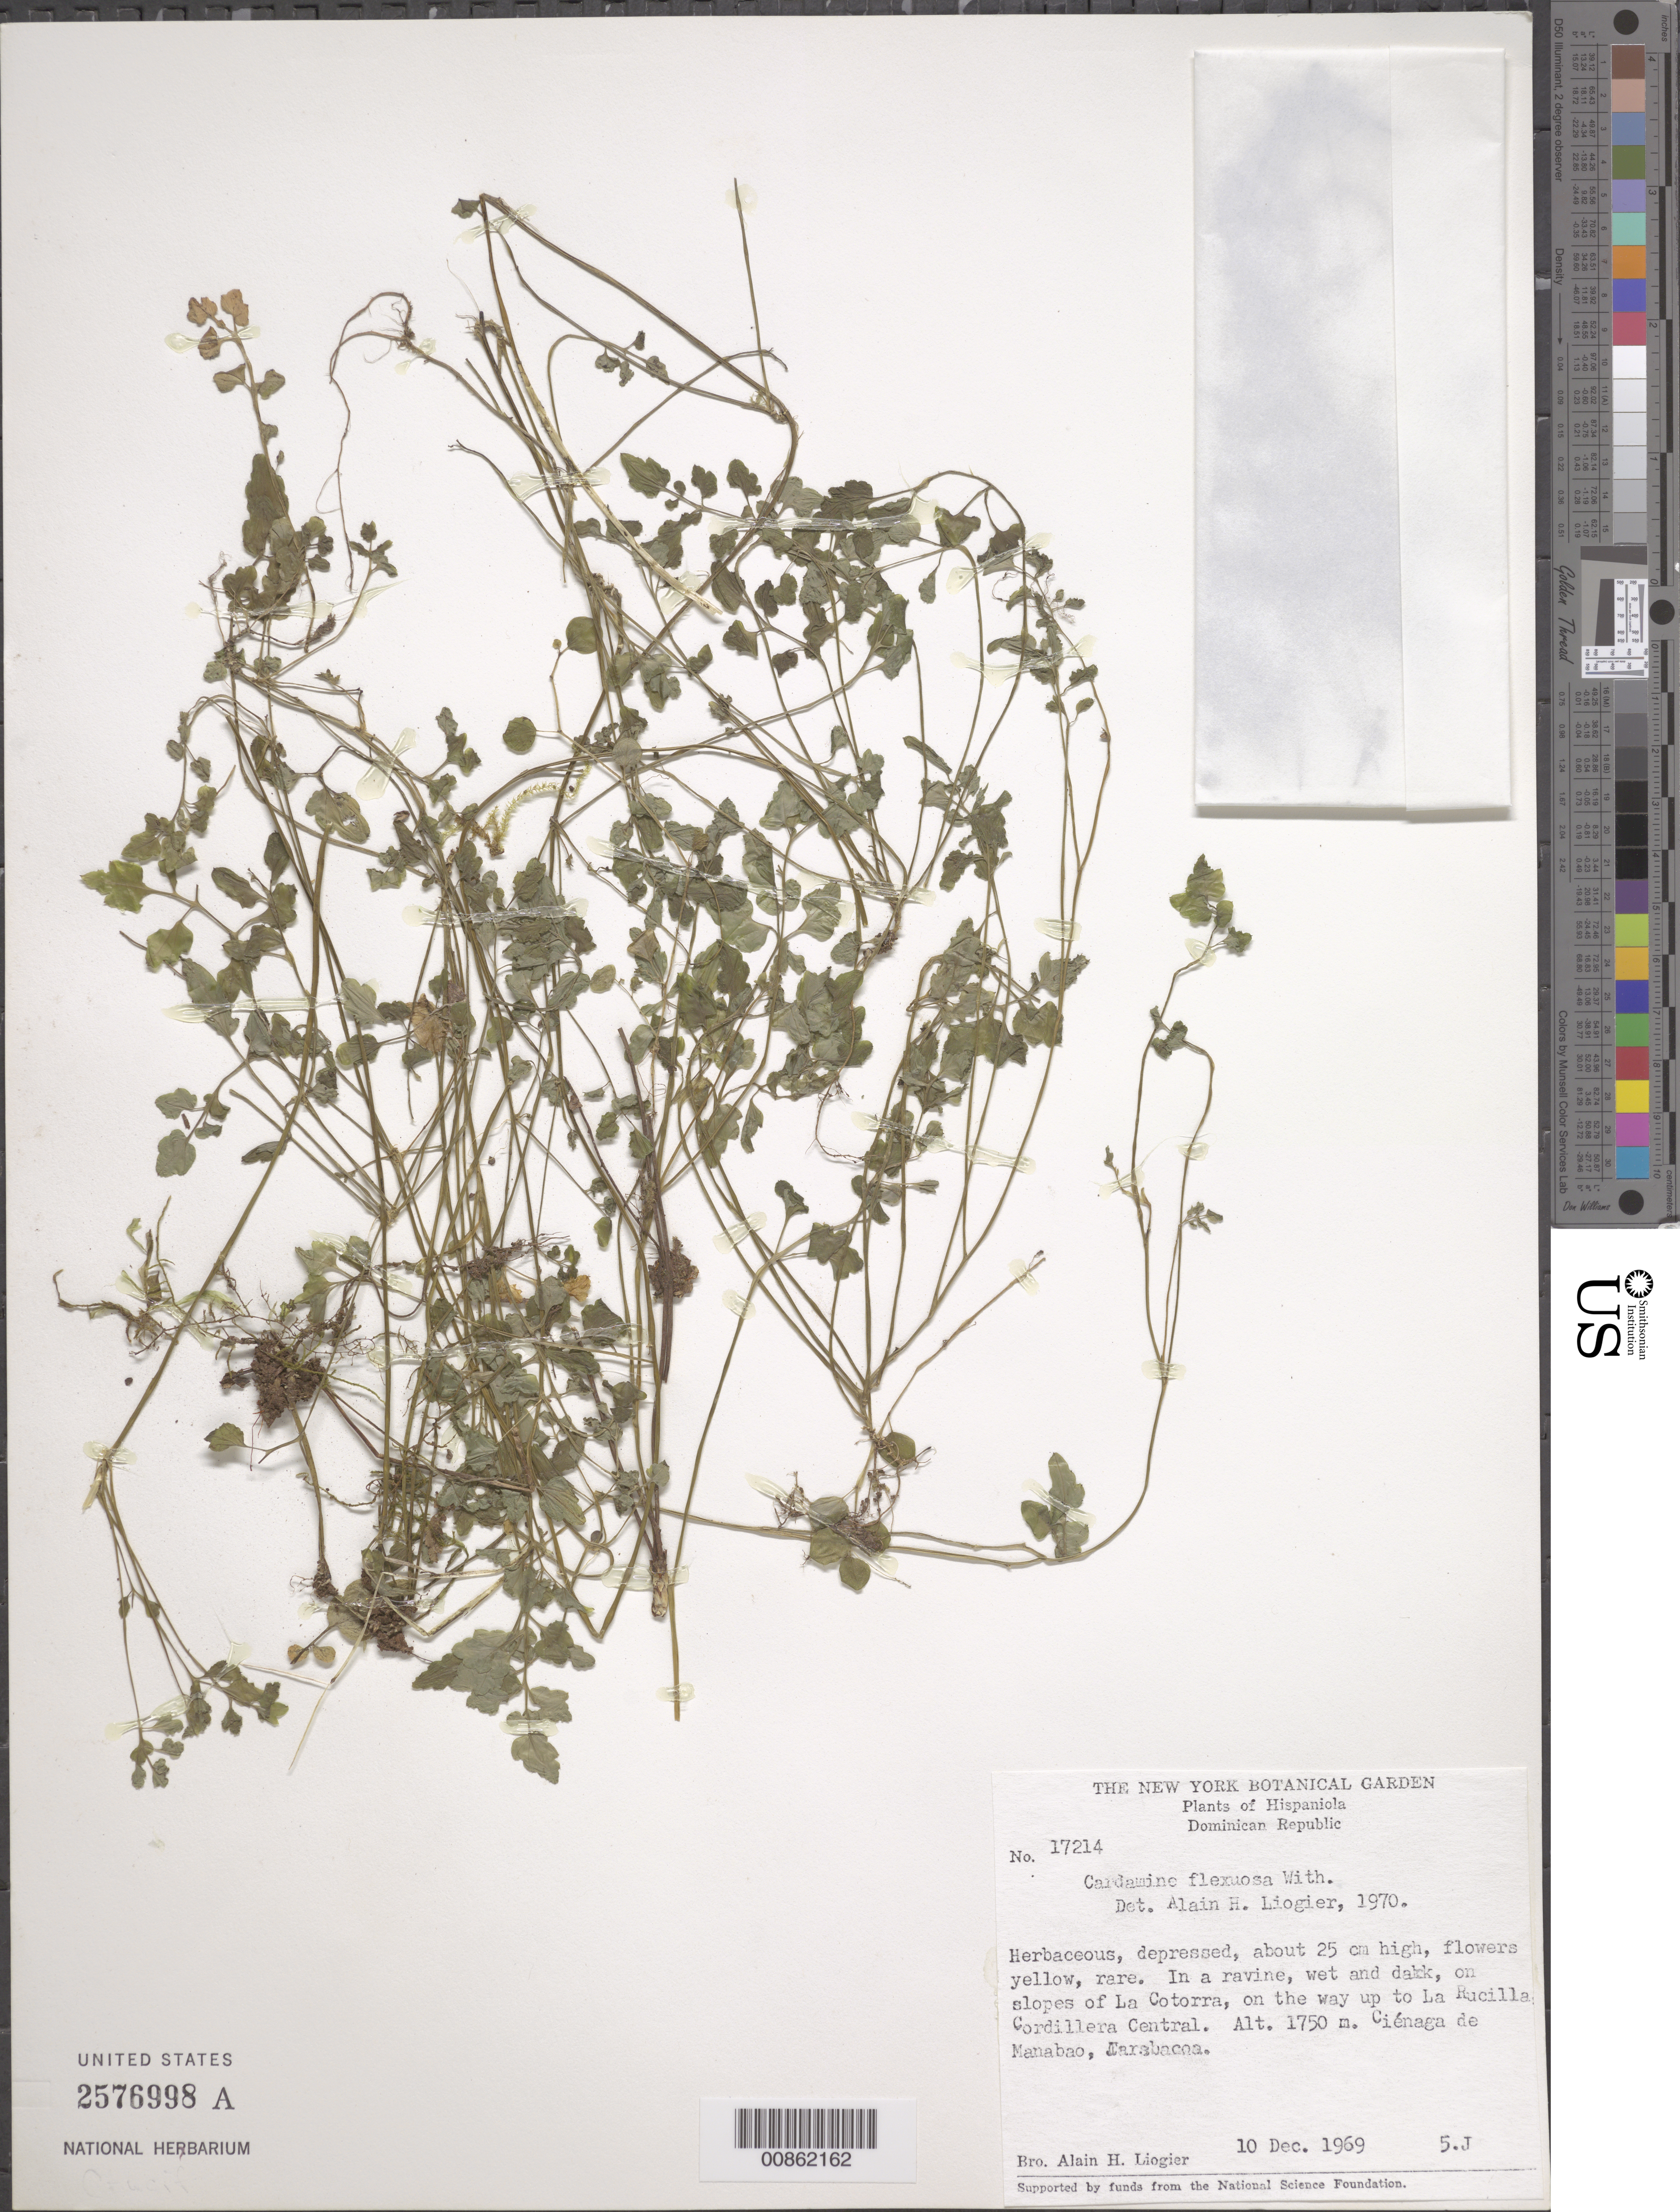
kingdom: Plantae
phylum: Tracheophyta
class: Magnoliopsida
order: Brassicales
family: Brassicaceae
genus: Cardamine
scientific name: Cardamine flexuosa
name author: With.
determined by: Liogier, Alain H.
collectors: A. H. Liogier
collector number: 17214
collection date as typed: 10 Dec 1969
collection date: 1969-12-10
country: Dominican Republic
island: Hispaniola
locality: Slopes of La Cotorra, on the way up to La Rucilla, Cordillera Central. Ciénaga de Manabao, Jarabacoa.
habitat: In a ravine, wet and dark, mountain slopes.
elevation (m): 1750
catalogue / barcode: US 2576998A